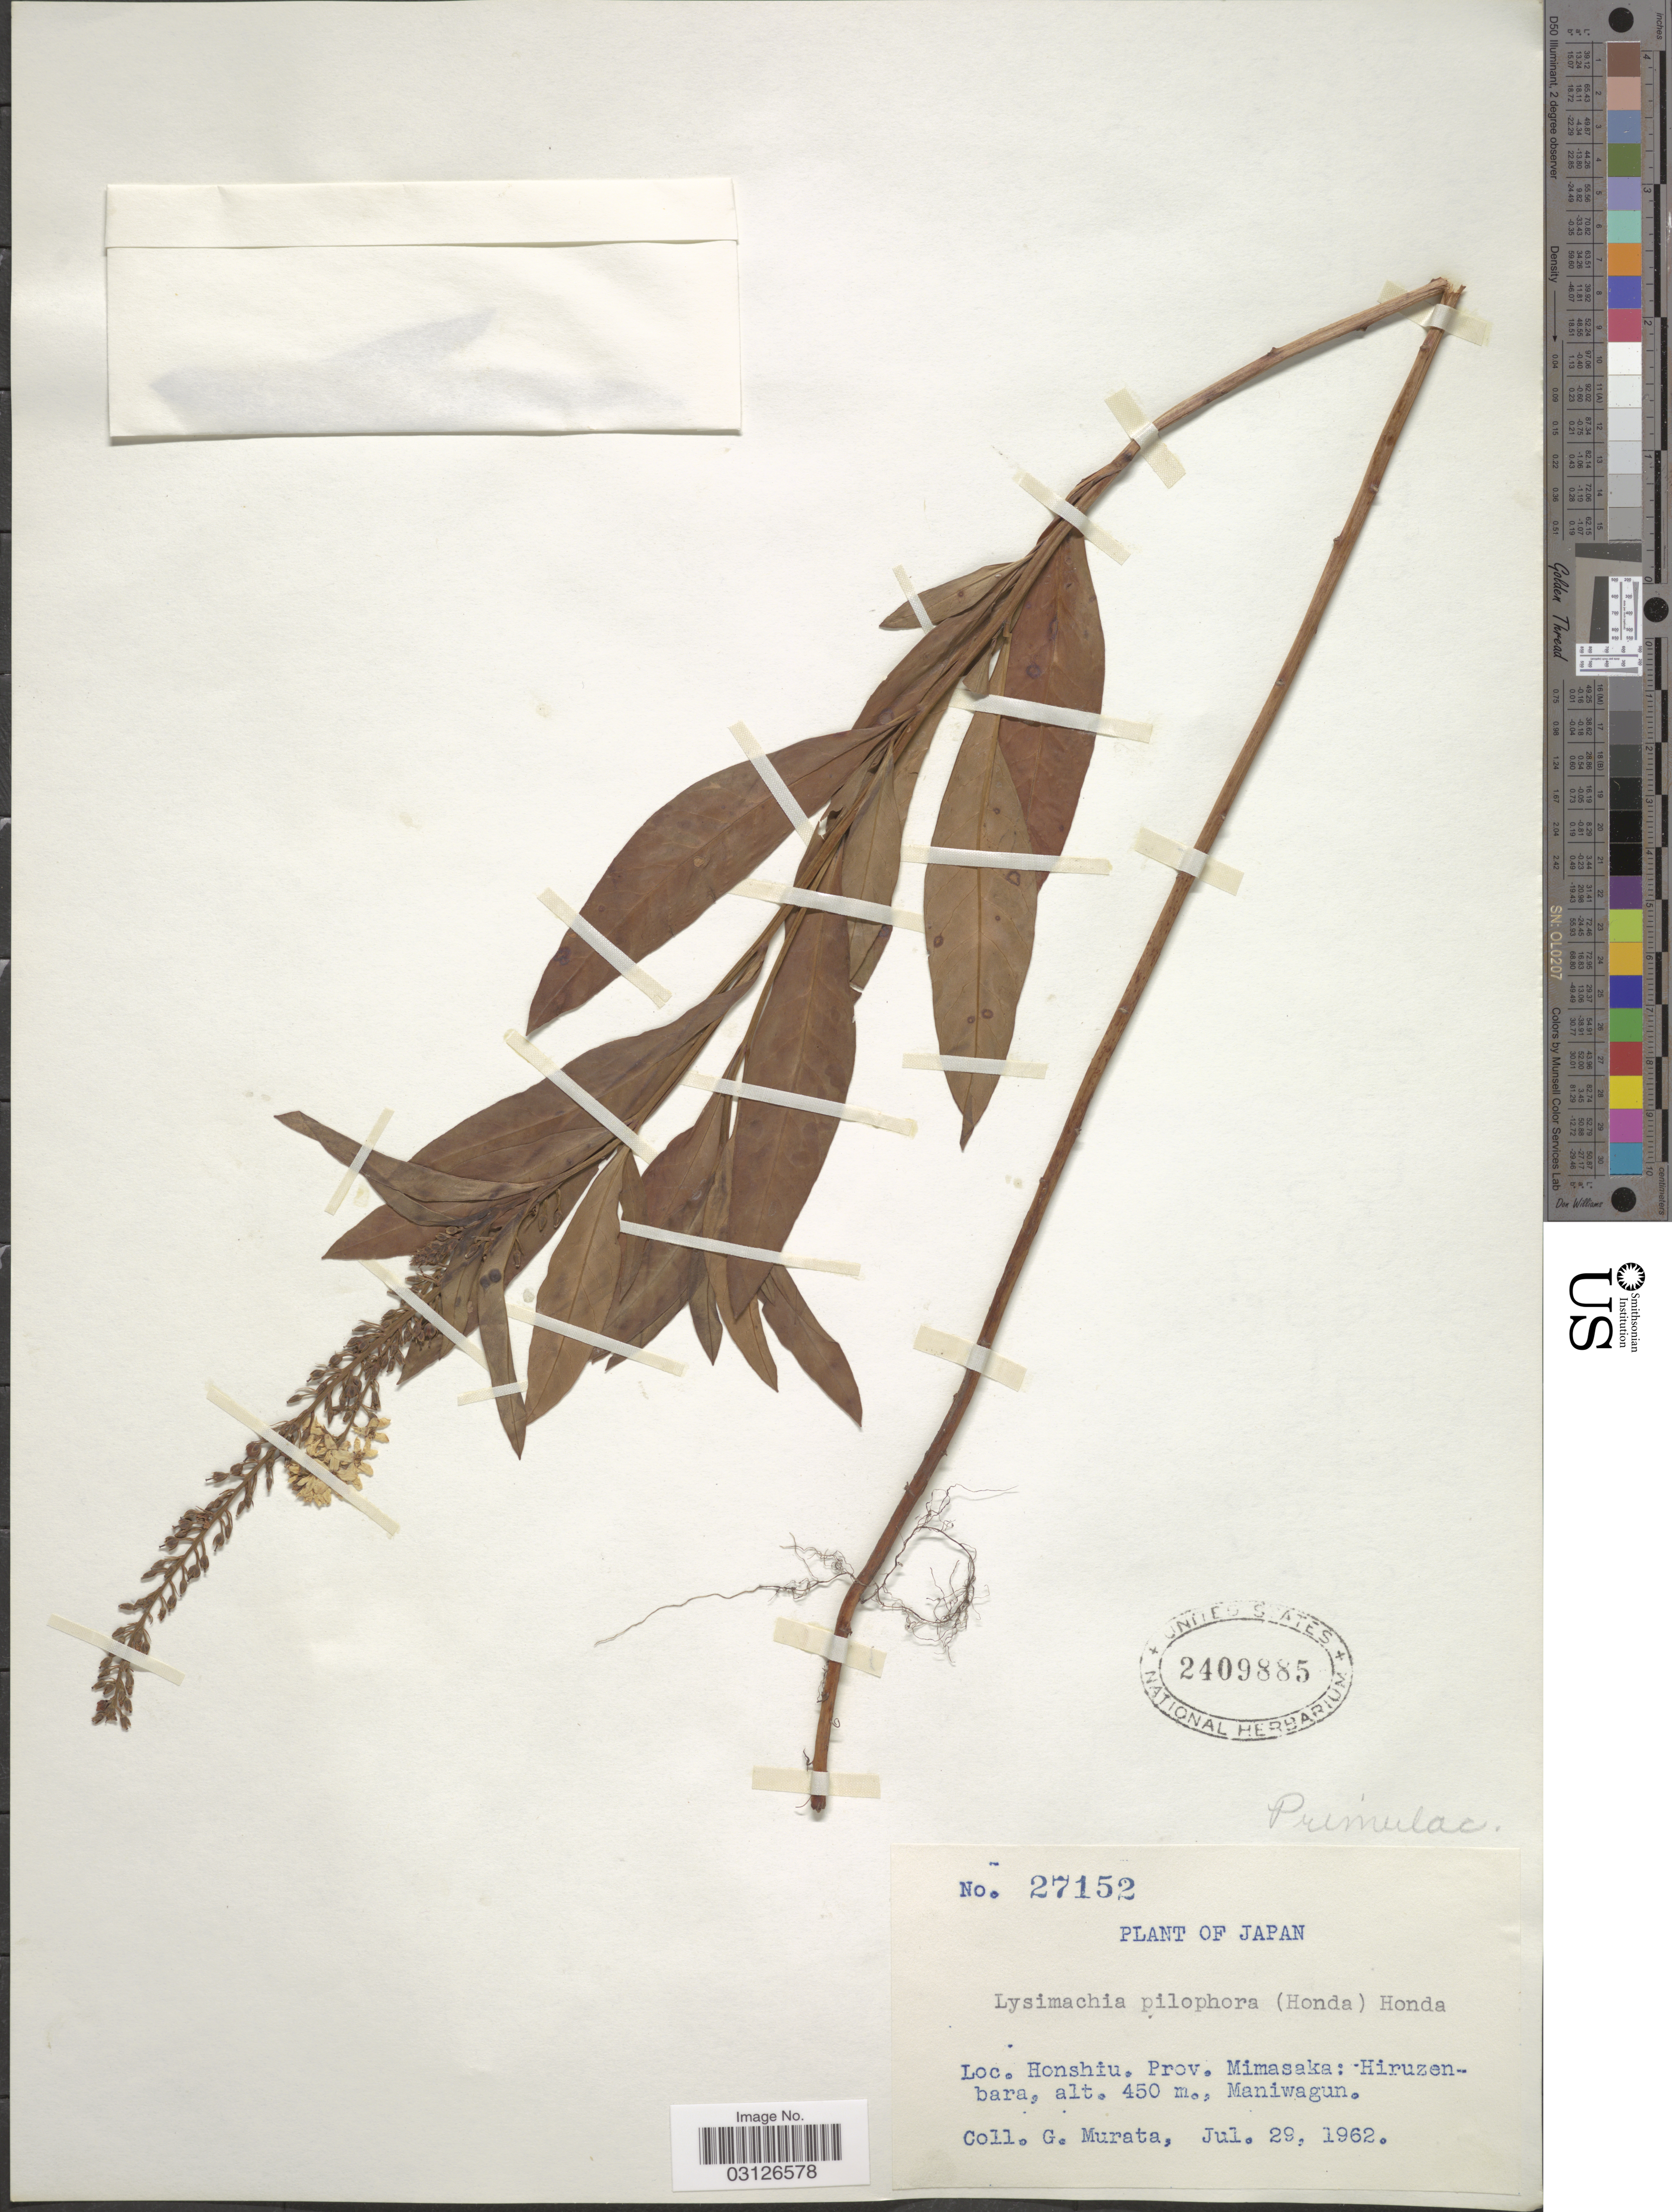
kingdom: Plantae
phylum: Tracheophyta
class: Magnoliopsida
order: Ericales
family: Primulaceae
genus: Lysimachia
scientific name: Lysimachia pilophora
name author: (Honda) Honda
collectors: G. Murata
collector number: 27152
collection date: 1962-07-29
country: Japan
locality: Honshiu. Prov. Mimasaka: Hiruzenbara. Maniwagun.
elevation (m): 450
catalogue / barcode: US 2409885